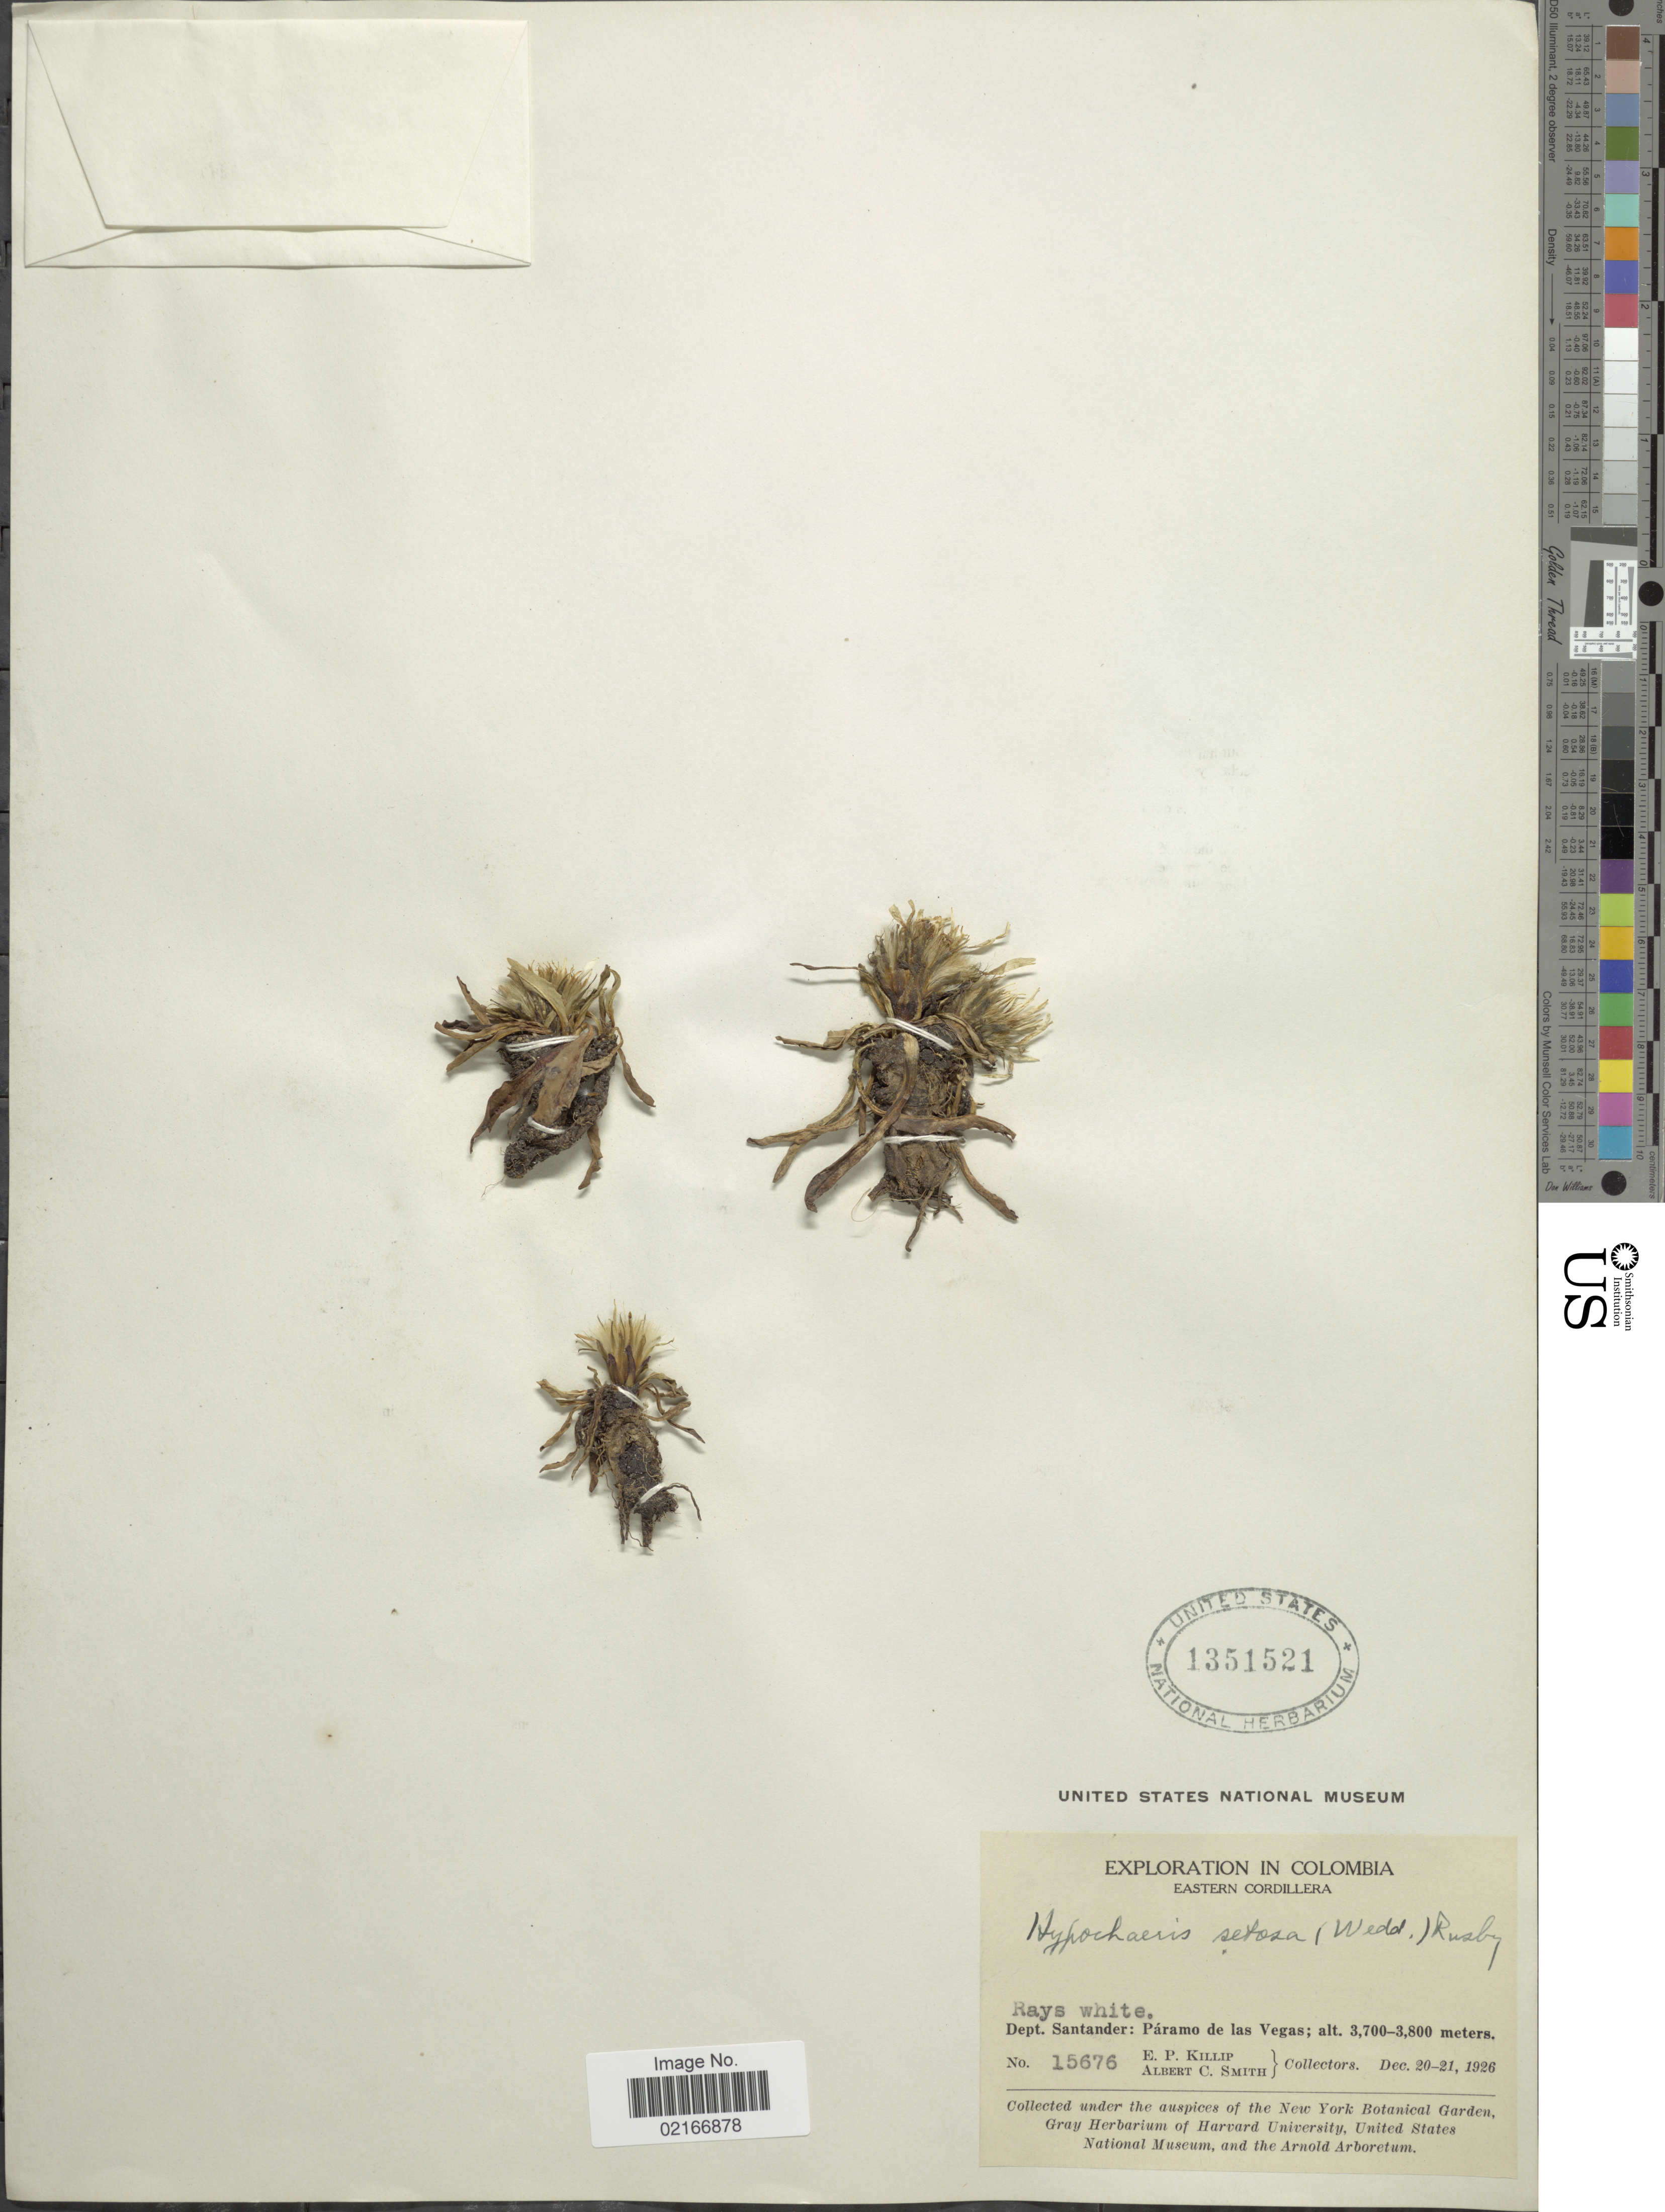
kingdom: Plantae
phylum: Tracheophyta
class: Magnoliopsida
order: Asterales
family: Asteraceae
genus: Hypochaeris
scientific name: Hypochaeris setosa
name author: Formánek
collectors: E. P. Killip & A. C. Smith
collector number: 15676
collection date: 1926-12-20/1926-12-21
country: Colombia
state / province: Santander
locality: Eastern Cordillera. Páramo de las Vegas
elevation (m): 3700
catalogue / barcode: US 1351521